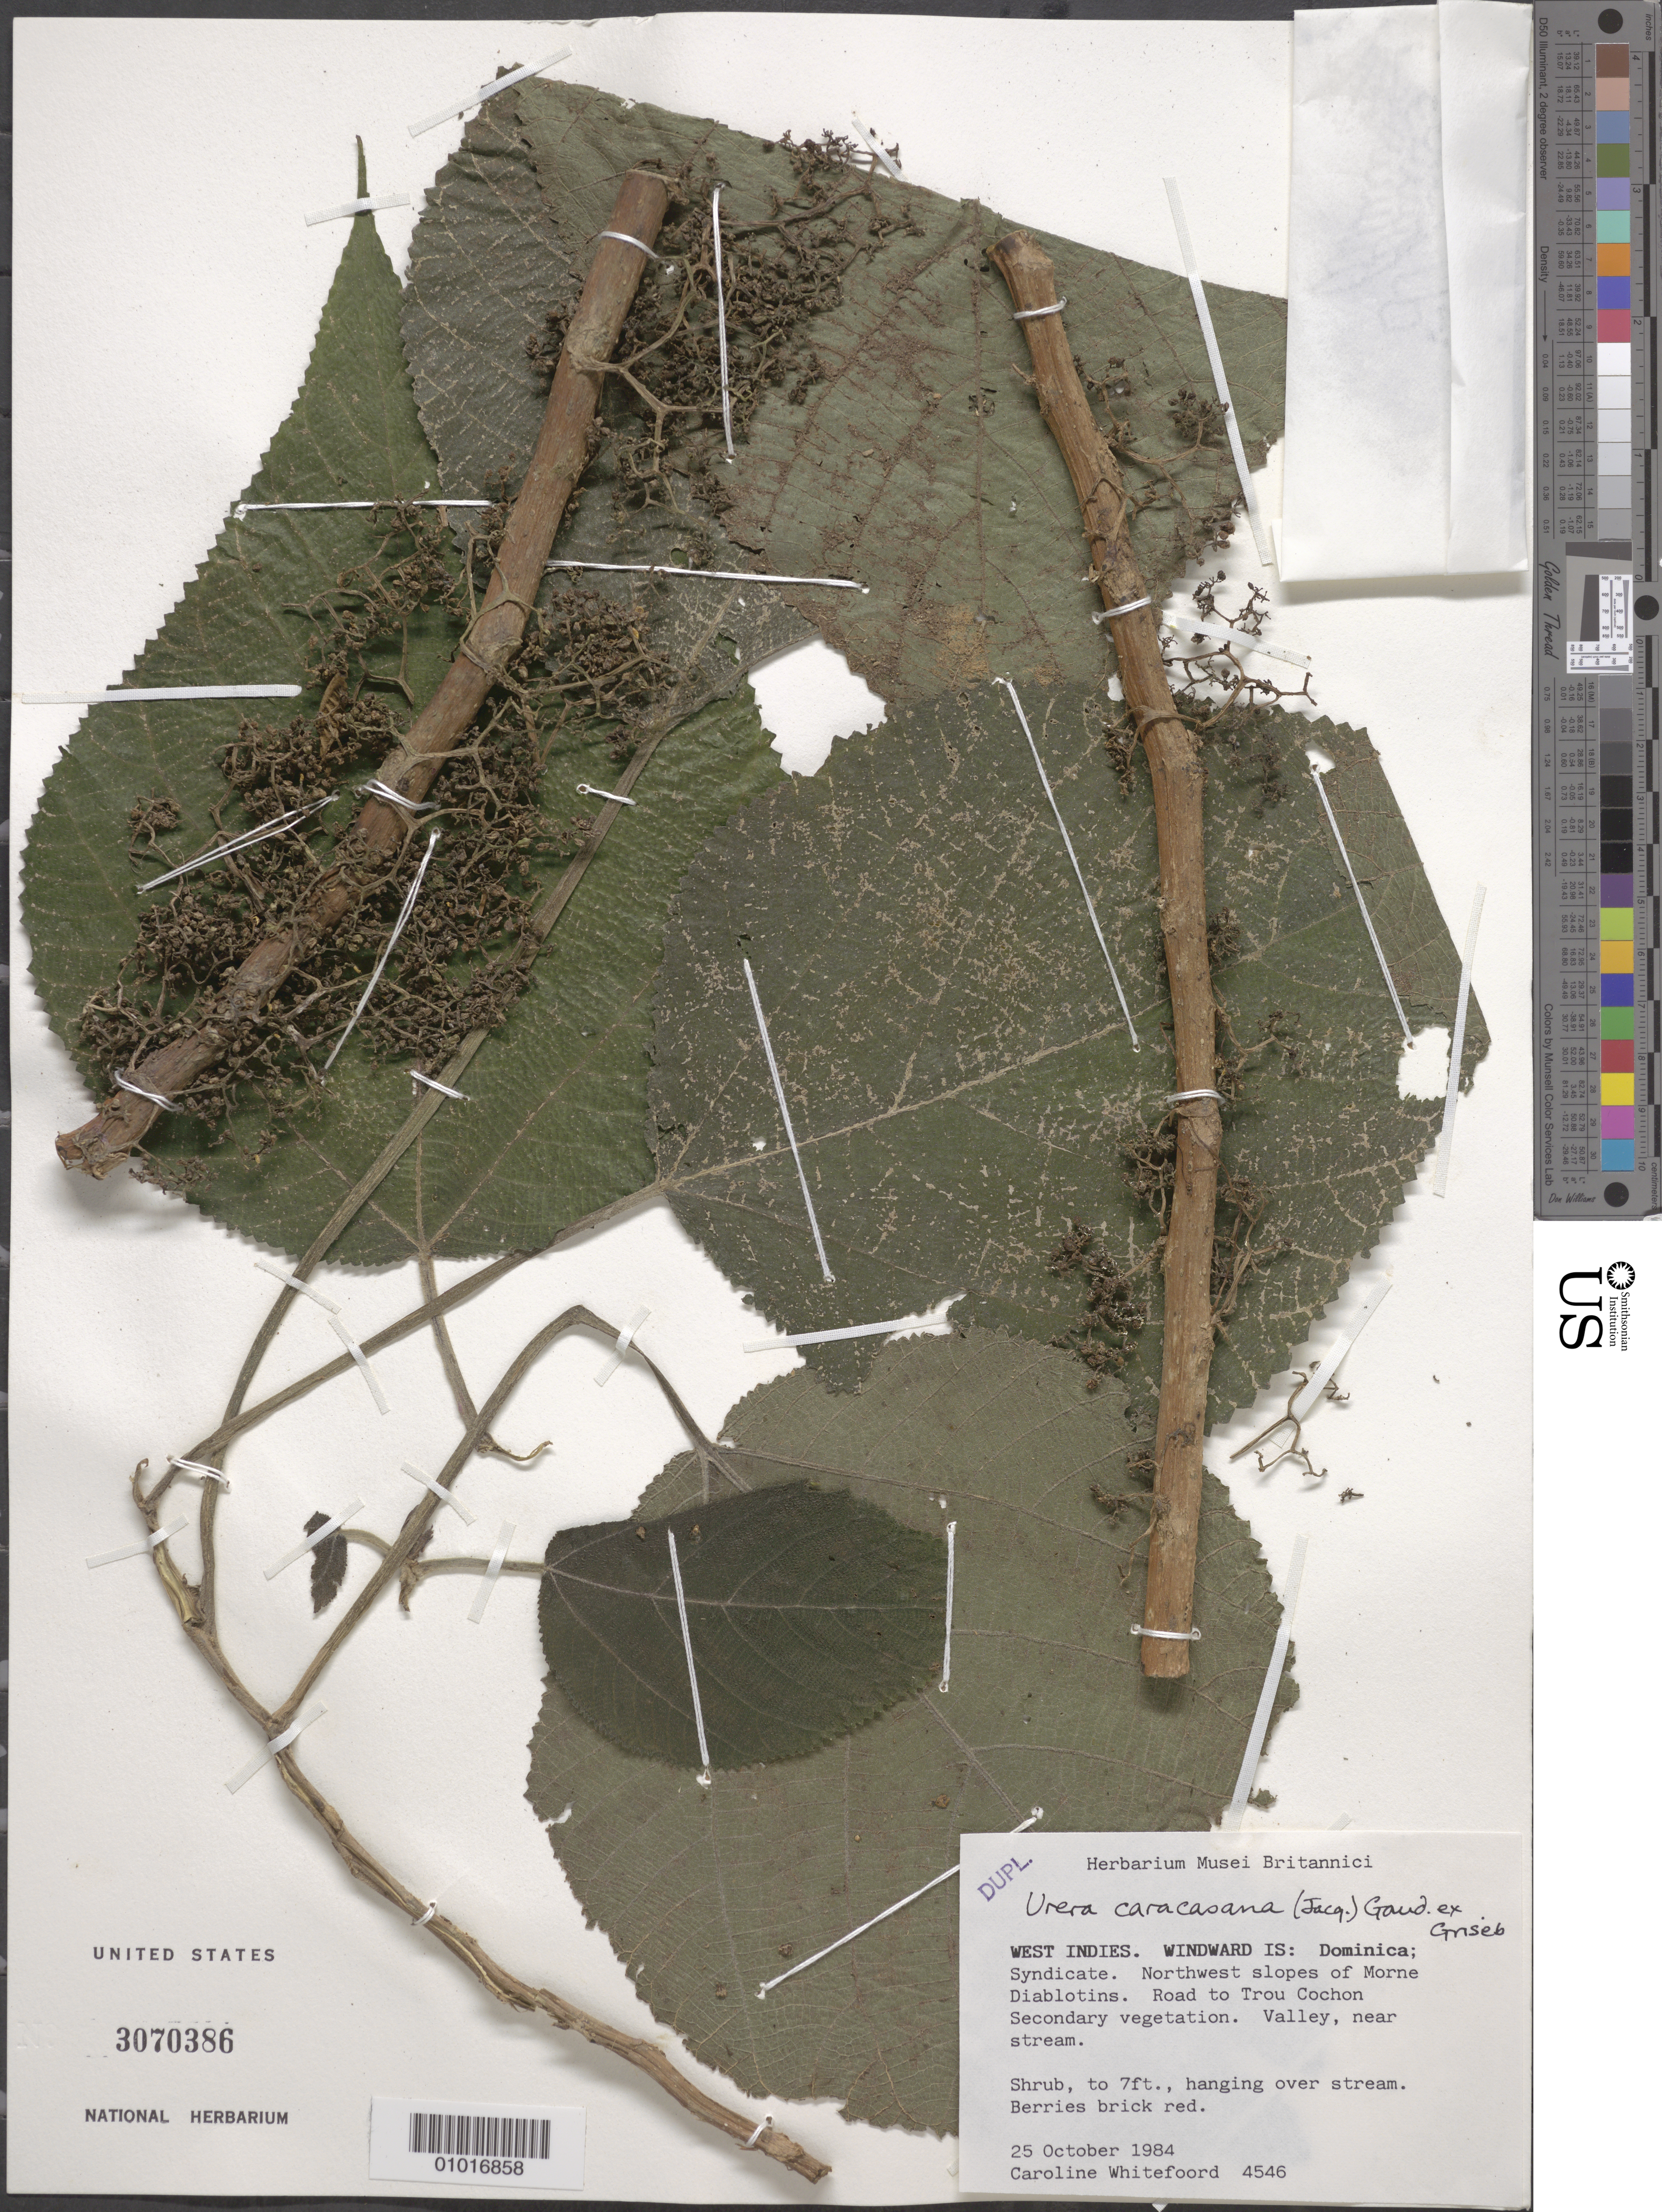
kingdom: Plantae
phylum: Tracheophyta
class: Magnoliopsida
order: Rosales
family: Urticaceae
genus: Urera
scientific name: Urera caracasana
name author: (Jacq.) Gaudich. ex Griseb.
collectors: C. Whitefoord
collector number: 4546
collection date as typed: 25 Oct 1984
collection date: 1984-10-25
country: Dominica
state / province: St. Andrew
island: Dominica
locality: Syndicate. NW slopes of Morne Diablotins. Road to Trou Cochon. Secondary vegetation. Valley, near stream.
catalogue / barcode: US 3070386